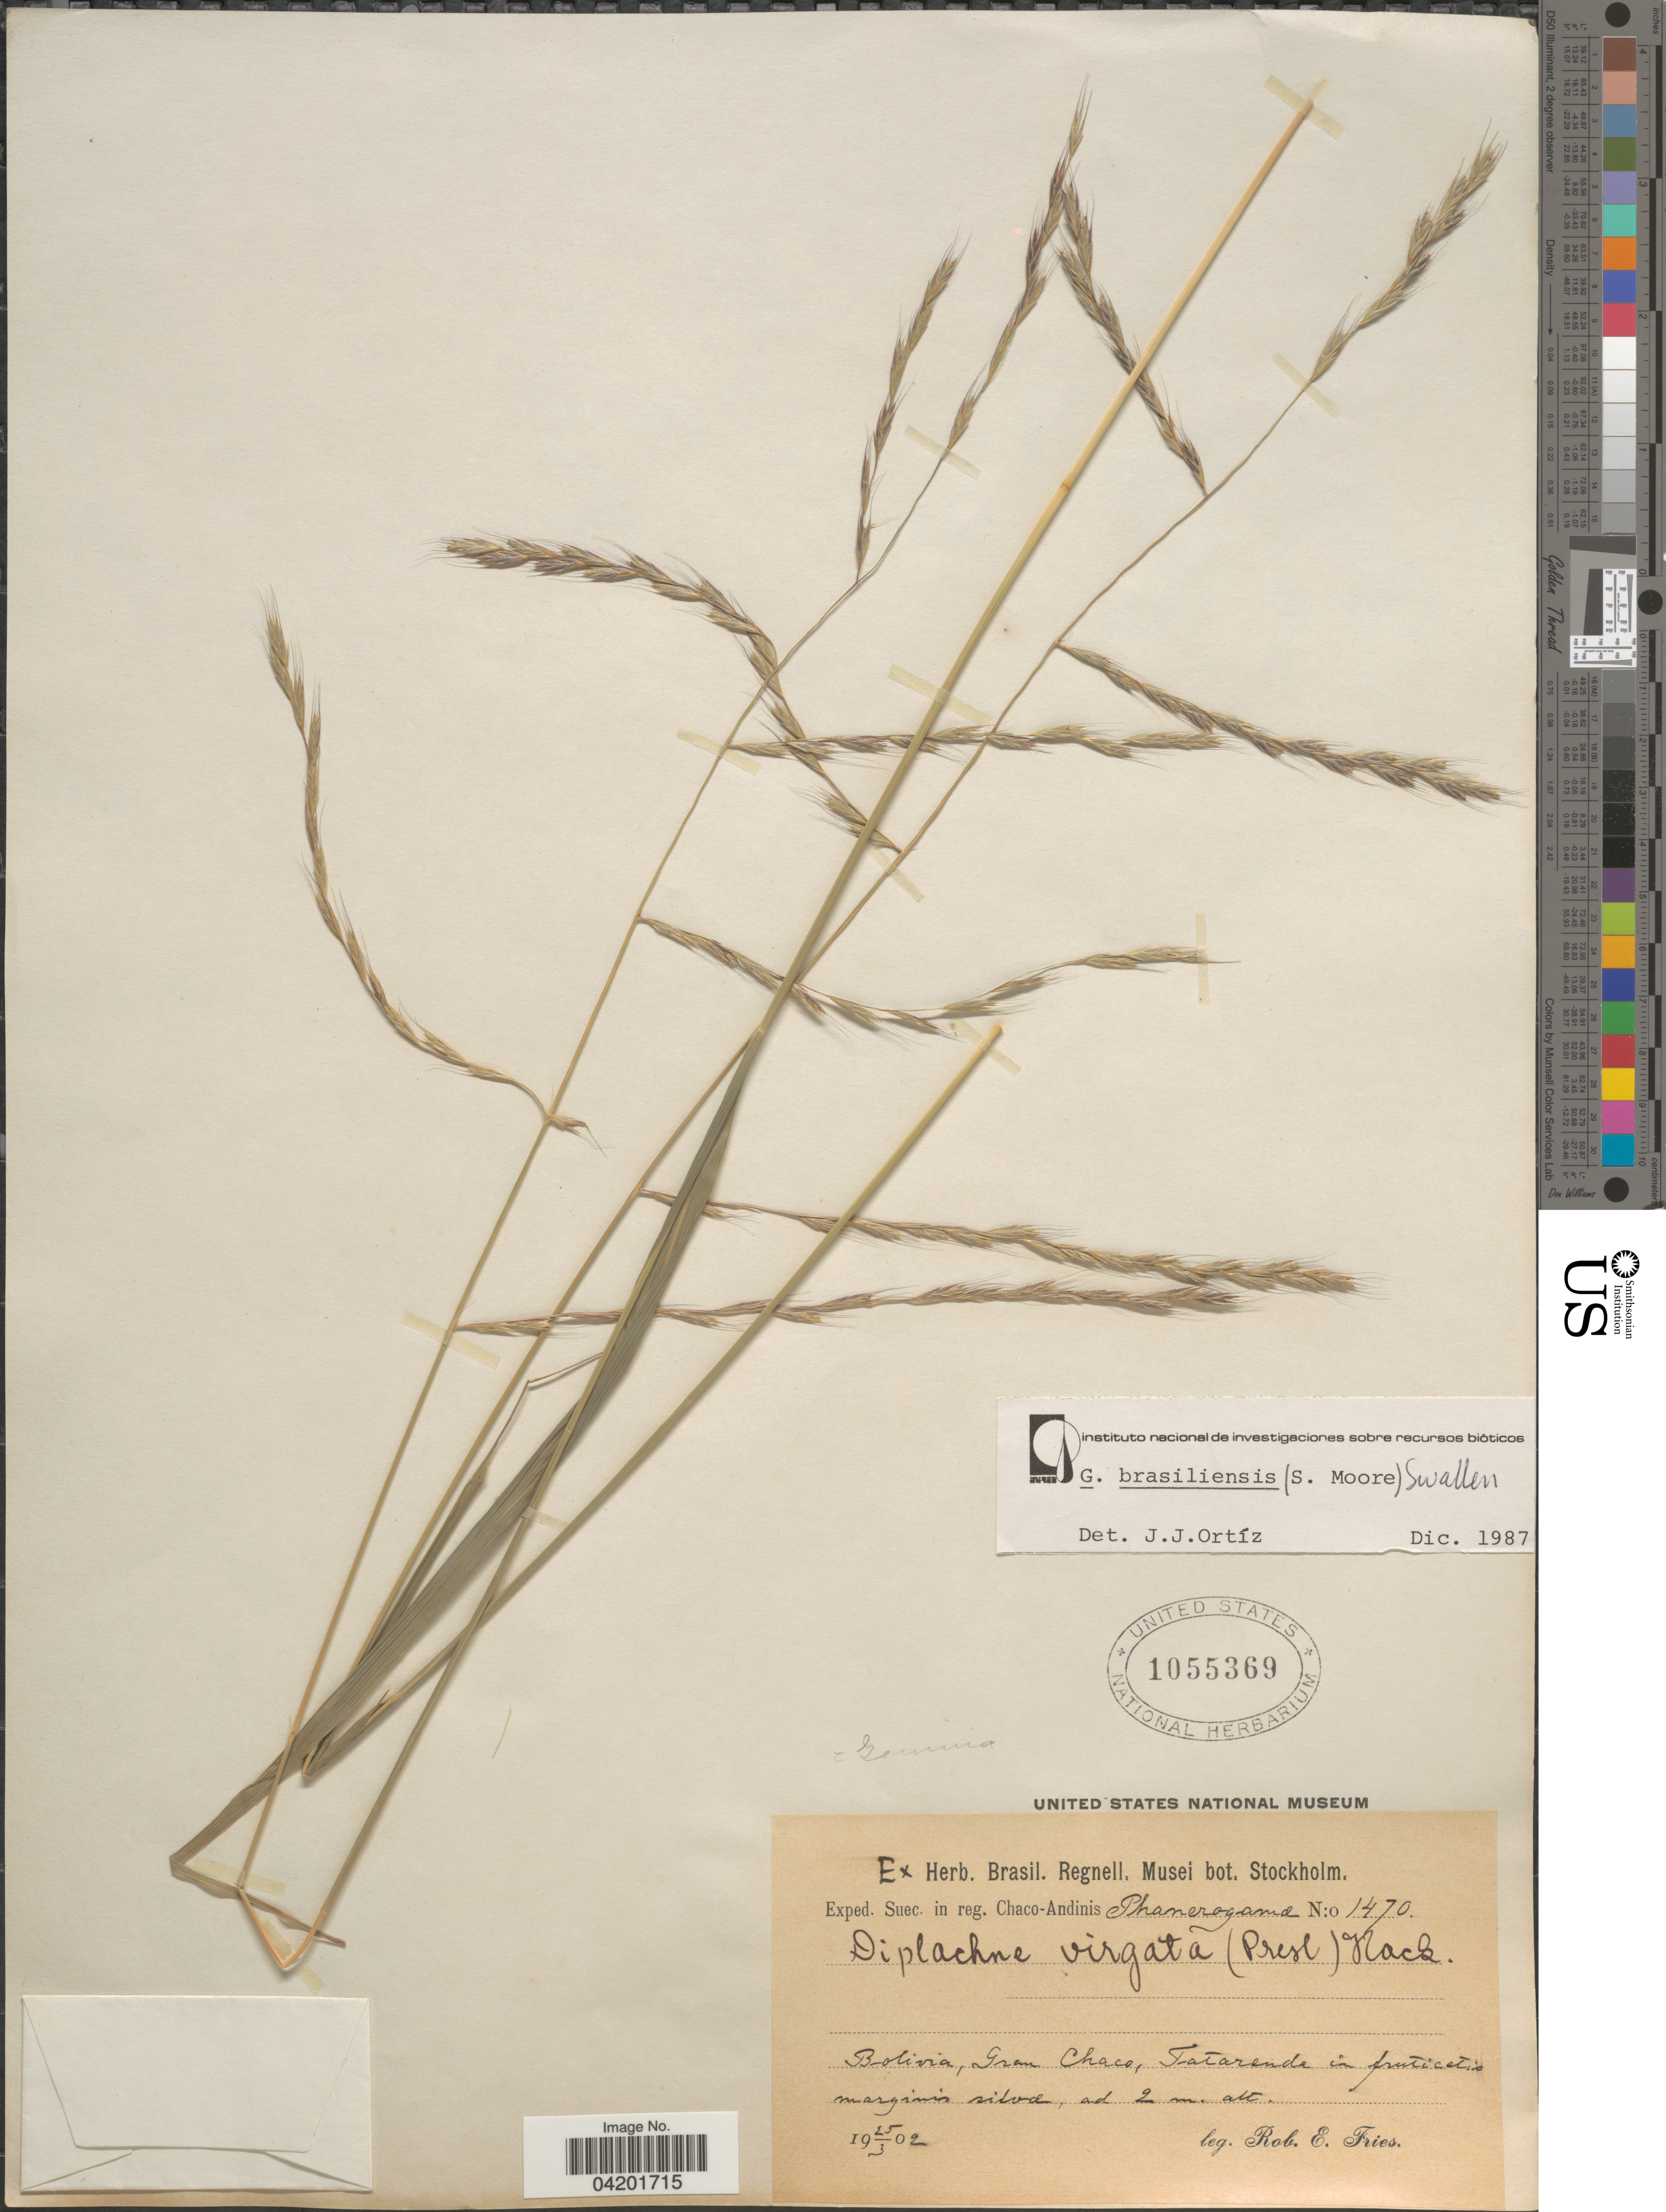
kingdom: Plantae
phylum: Tracheophyta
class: Liliopsida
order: Poales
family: Poaceae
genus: Gouinia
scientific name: Gouinia brasiliensis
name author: (S. Moore) Swallen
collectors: R. E. Fries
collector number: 1470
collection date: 1903-03-25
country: Bolivia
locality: Exped. Suec. in reg. Chaco-Andinis. Gran Chaco, Tatarenda in fruticetis marginis silva.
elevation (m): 2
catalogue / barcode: US 1055369